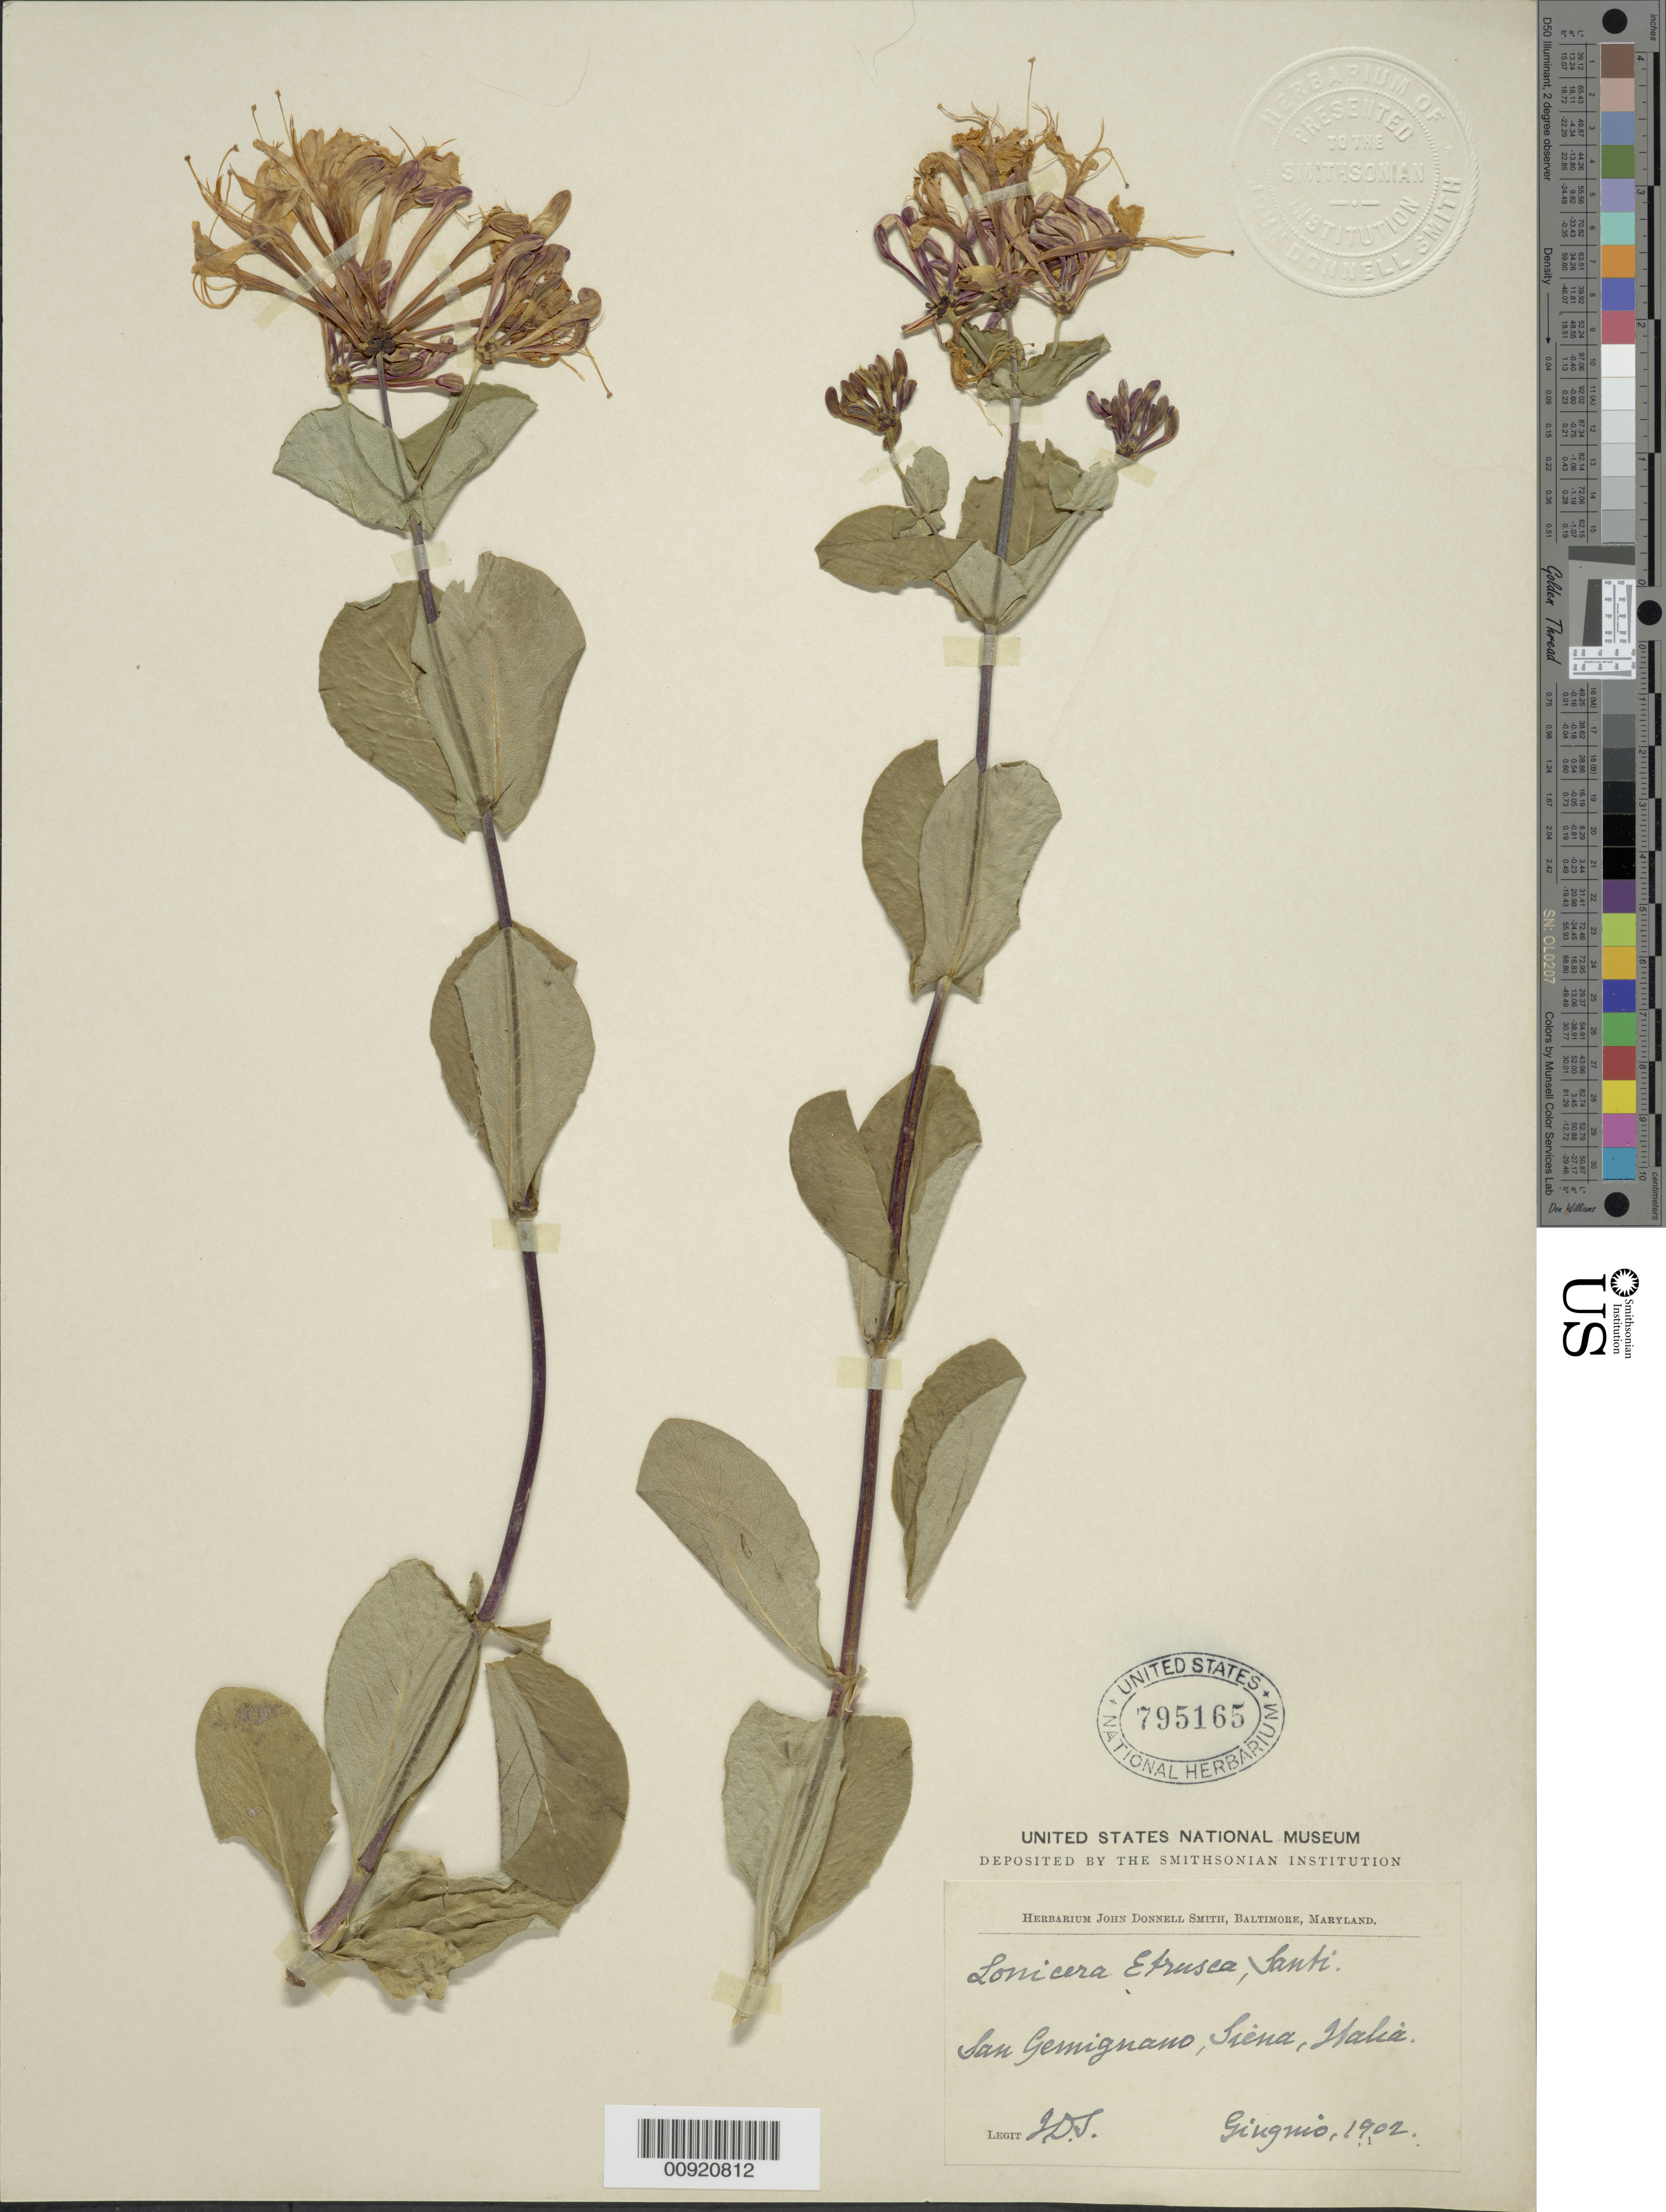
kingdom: Plantae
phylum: Tracheophyta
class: Magnoliopsida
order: Dipsacales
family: Caprifoliaceae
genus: Lonicera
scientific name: Lonicera etrusca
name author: Santi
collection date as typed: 1902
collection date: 1902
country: Italy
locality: San Gemignano, Siena, Valia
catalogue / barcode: US 795165